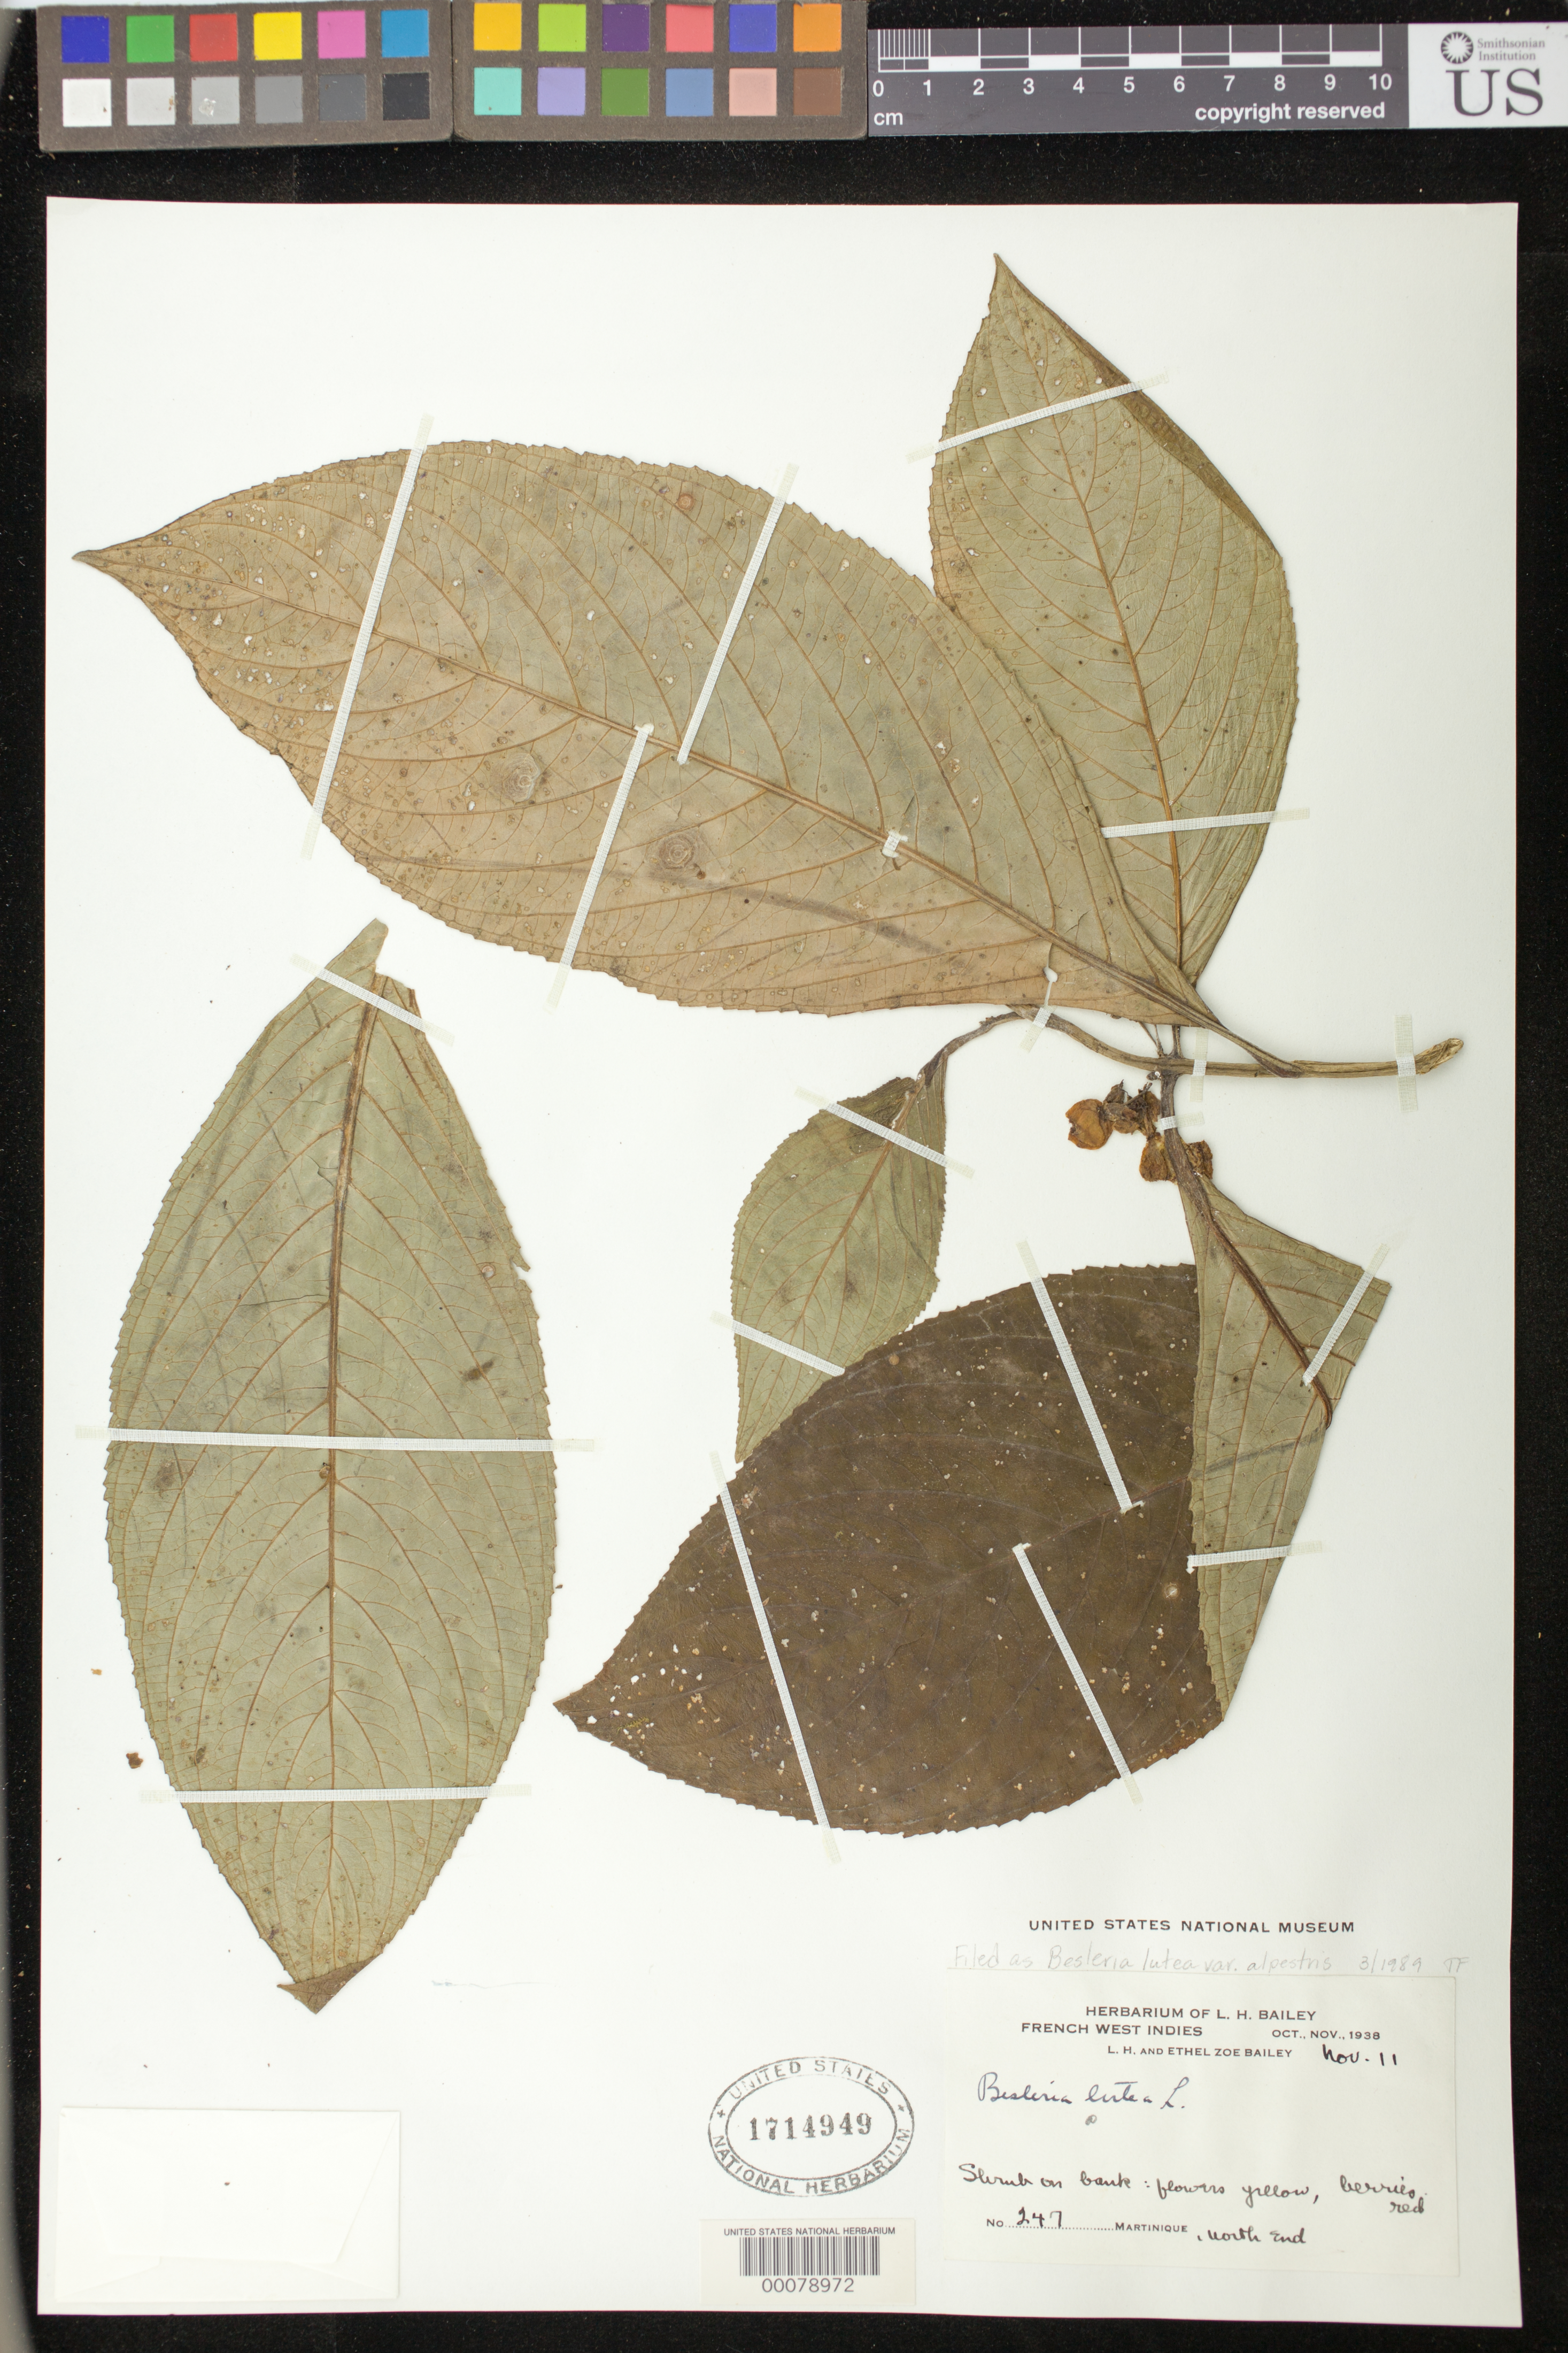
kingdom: Plantae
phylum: Tracheophyta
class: Magnoliopsida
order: Lamiales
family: Gesneriaceae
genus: Besleria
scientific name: Besleria lutea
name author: L.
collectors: L. H. Bailey & E. Z. Bailey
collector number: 247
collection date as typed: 11 Nov 1938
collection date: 1938-11-11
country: Martinique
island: Martinique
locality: North end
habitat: On bank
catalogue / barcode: US 1714949